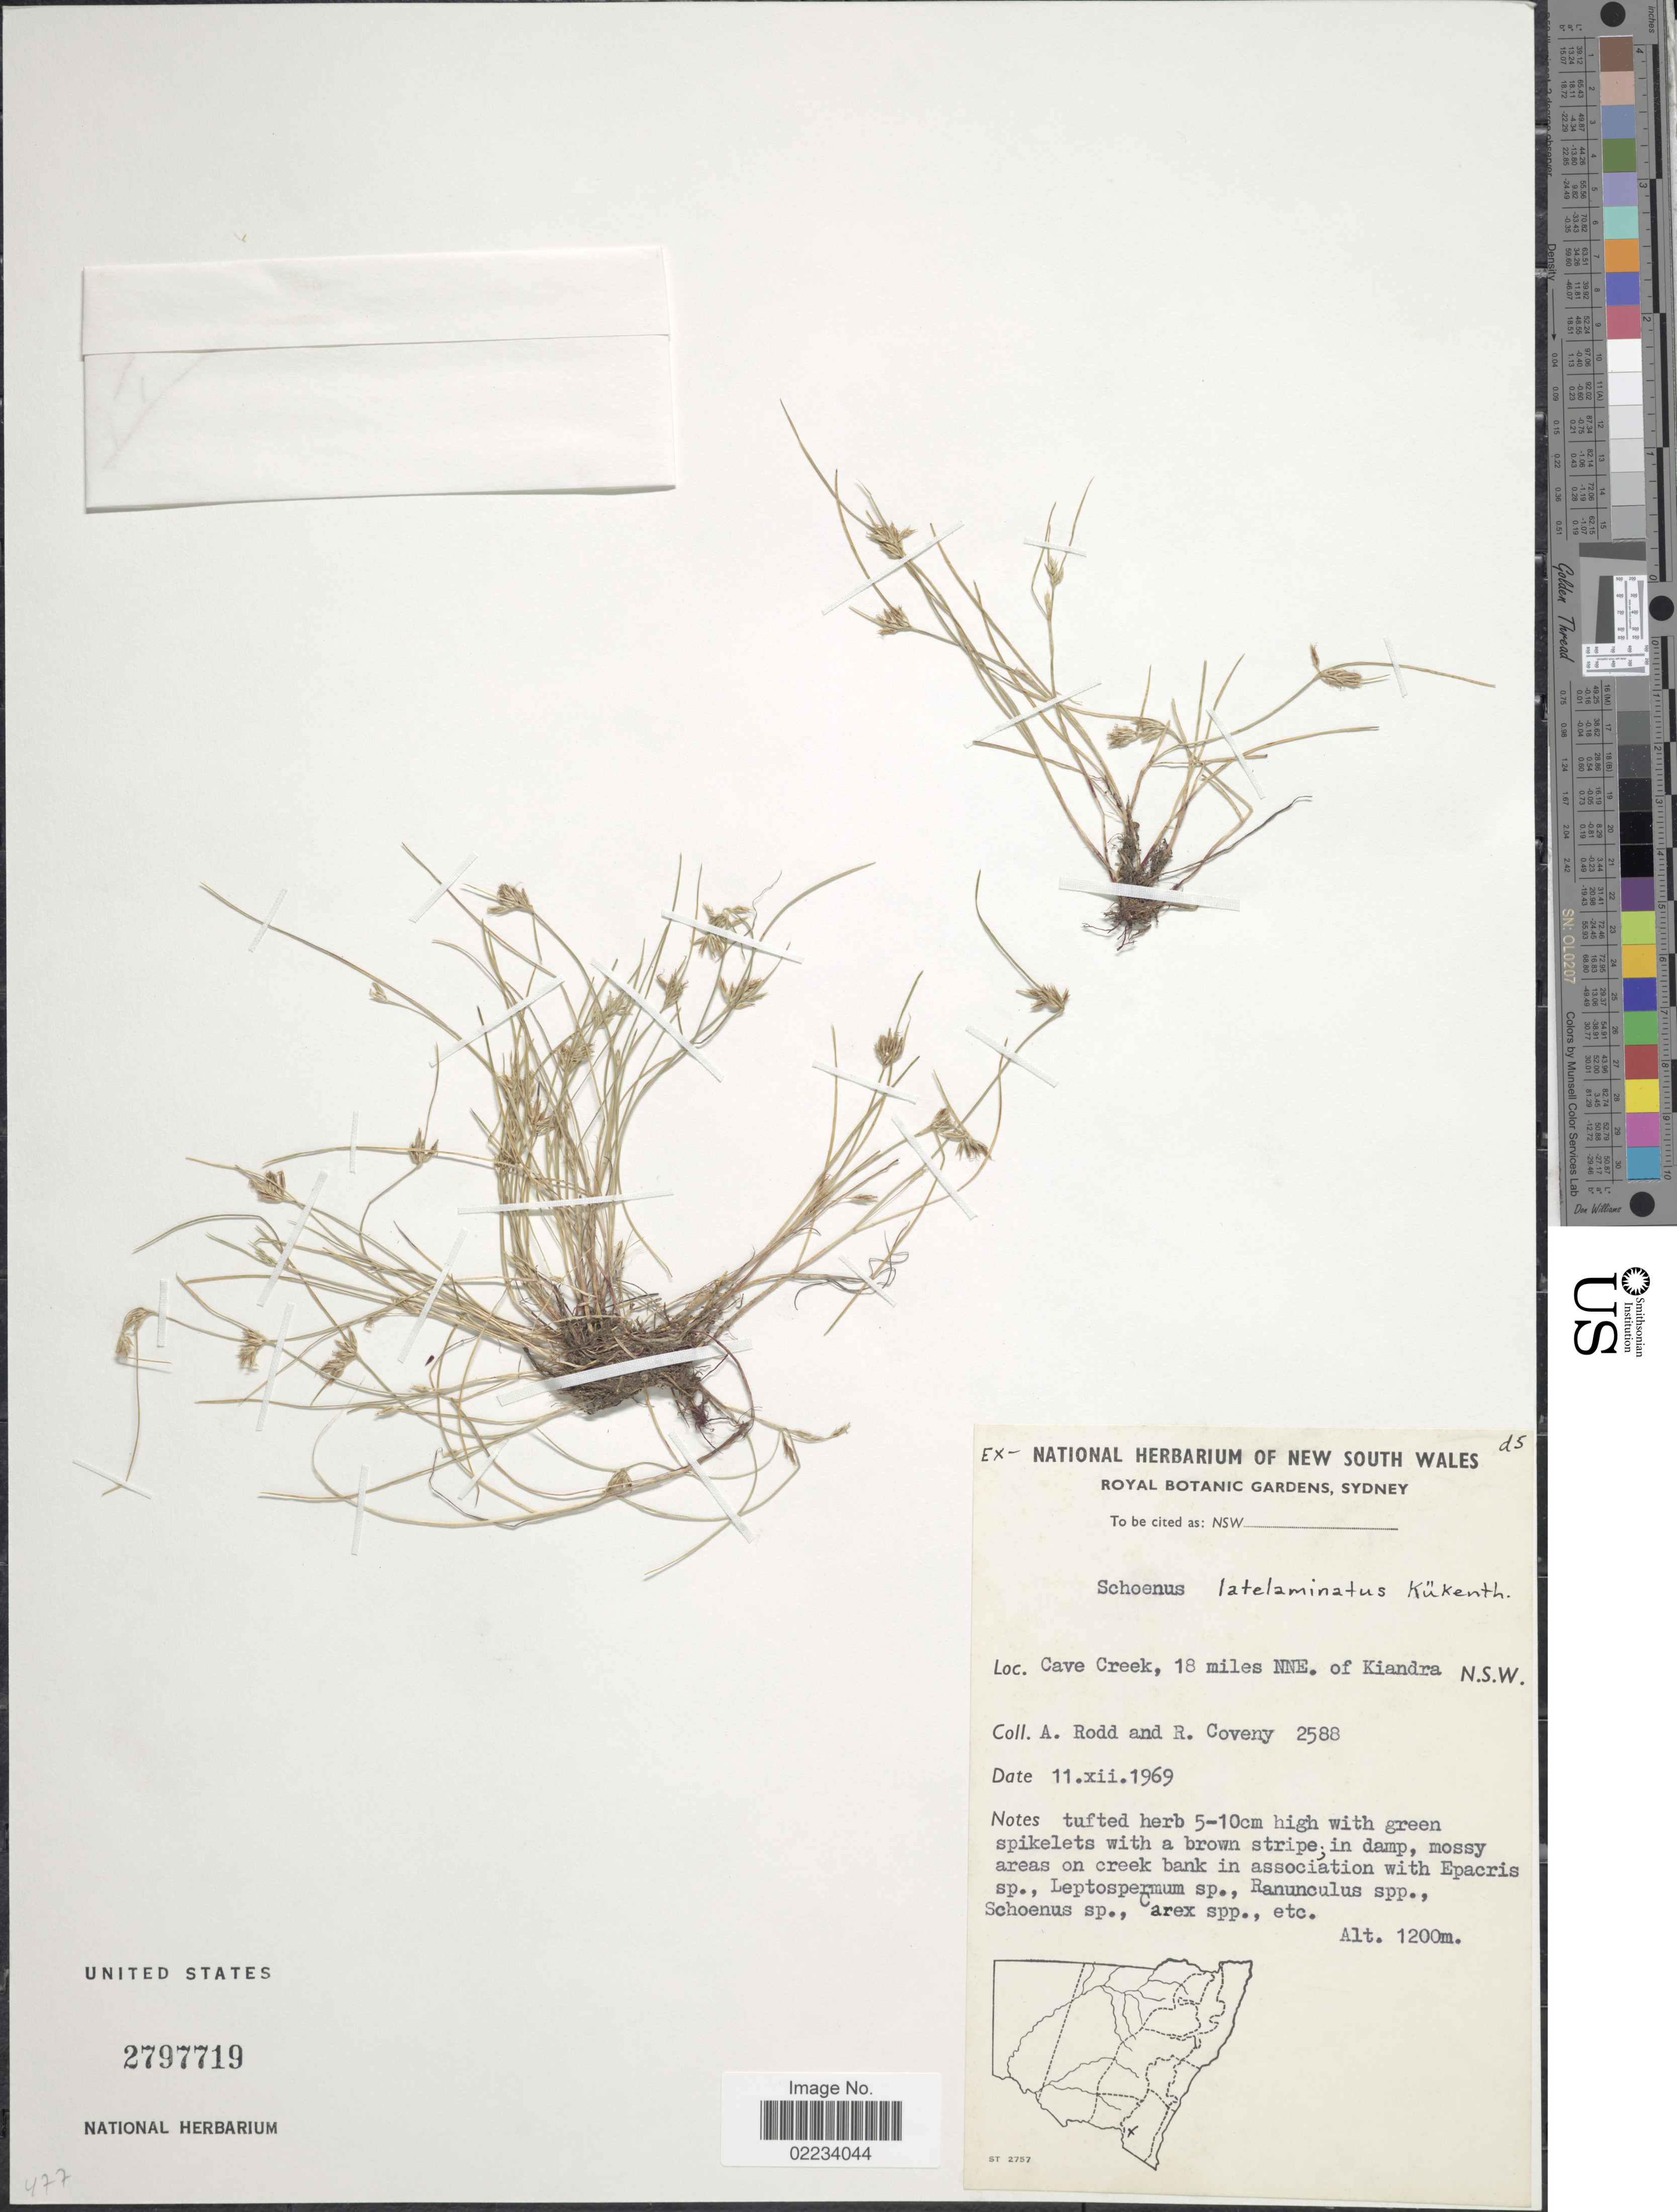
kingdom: Plantae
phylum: Tracheophyta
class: Liliopsida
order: Poales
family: Cyperaceae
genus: Schoenus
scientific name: Schoenus latelaminatus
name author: Kük.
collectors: A. Rodd & R. Coveny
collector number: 2588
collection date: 1969-12-11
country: Australia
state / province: New South Wales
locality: Cave Creek, 18 miles NNE of Kiandra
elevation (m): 1200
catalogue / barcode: US 2797719